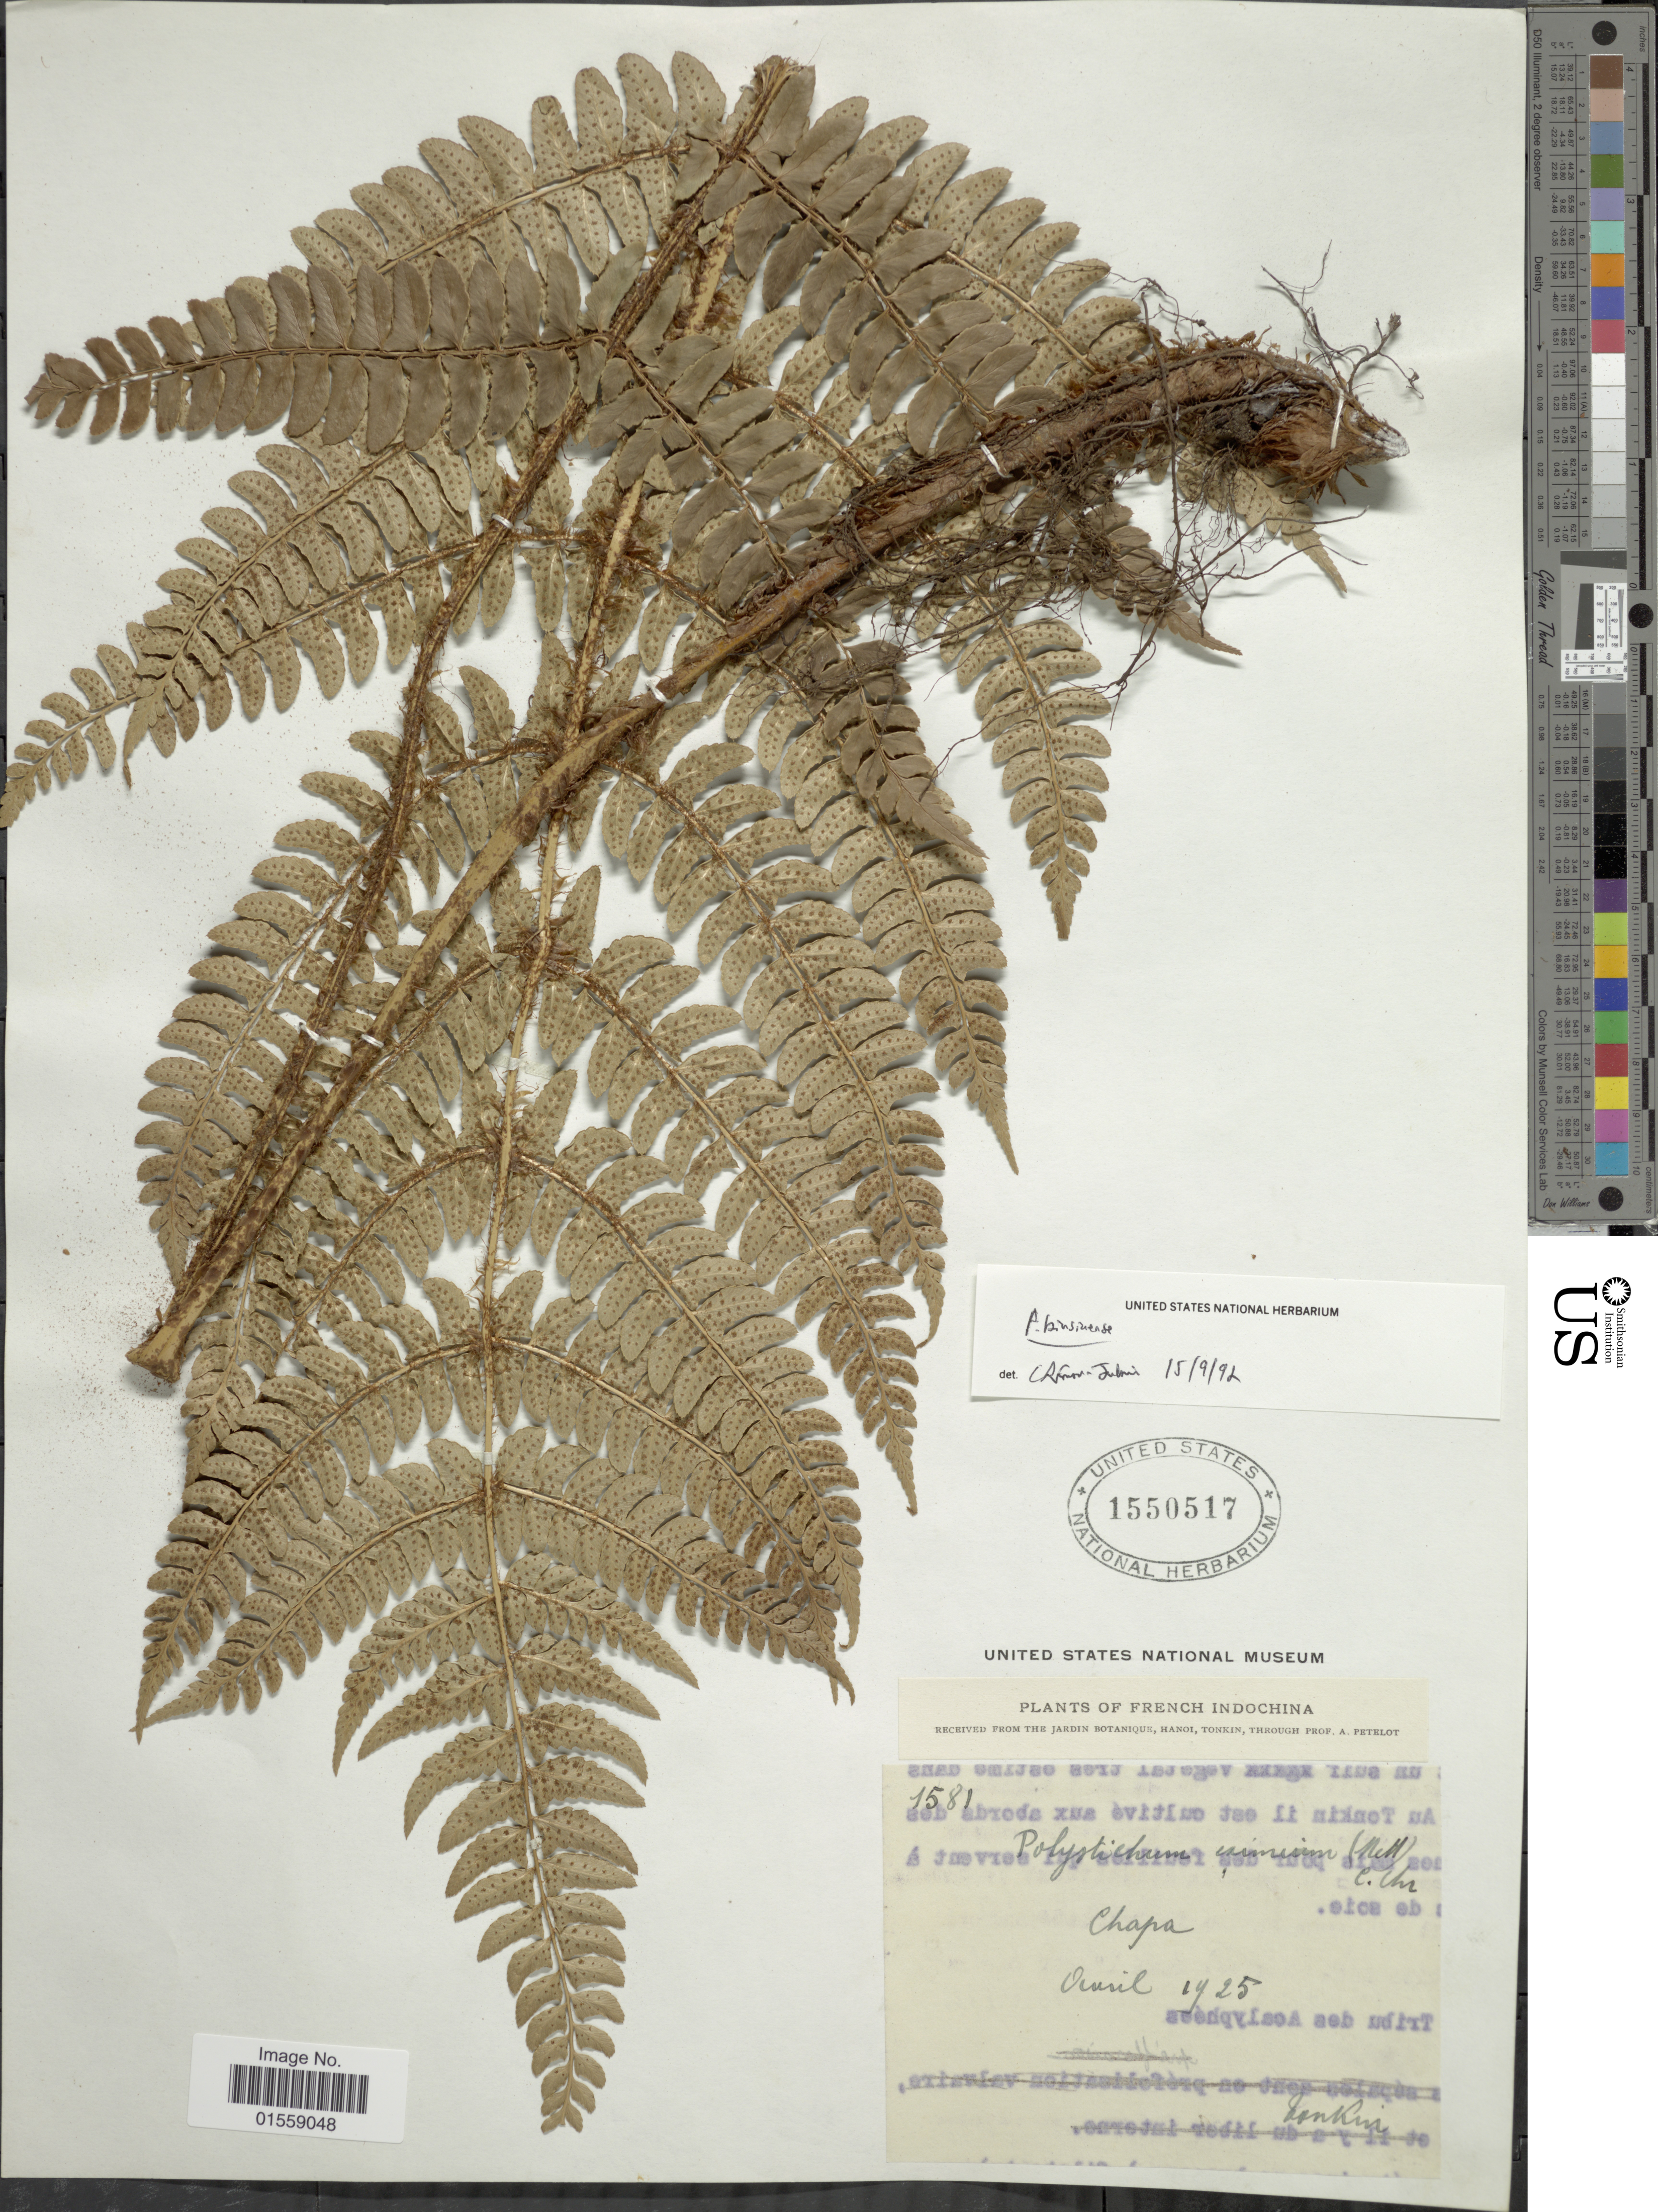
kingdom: Plantae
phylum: Tracheophyta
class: Polypodiopsida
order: Polypodiales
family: Dryopteridaceae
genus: Polystichum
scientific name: Polystichum eximium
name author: (Mett. ex Kuhn) C. Chr.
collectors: A. Petelot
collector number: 1581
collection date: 1925-04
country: Vietnam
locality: Tonkin. French Indochina, Chapa.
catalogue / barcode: US 1550517